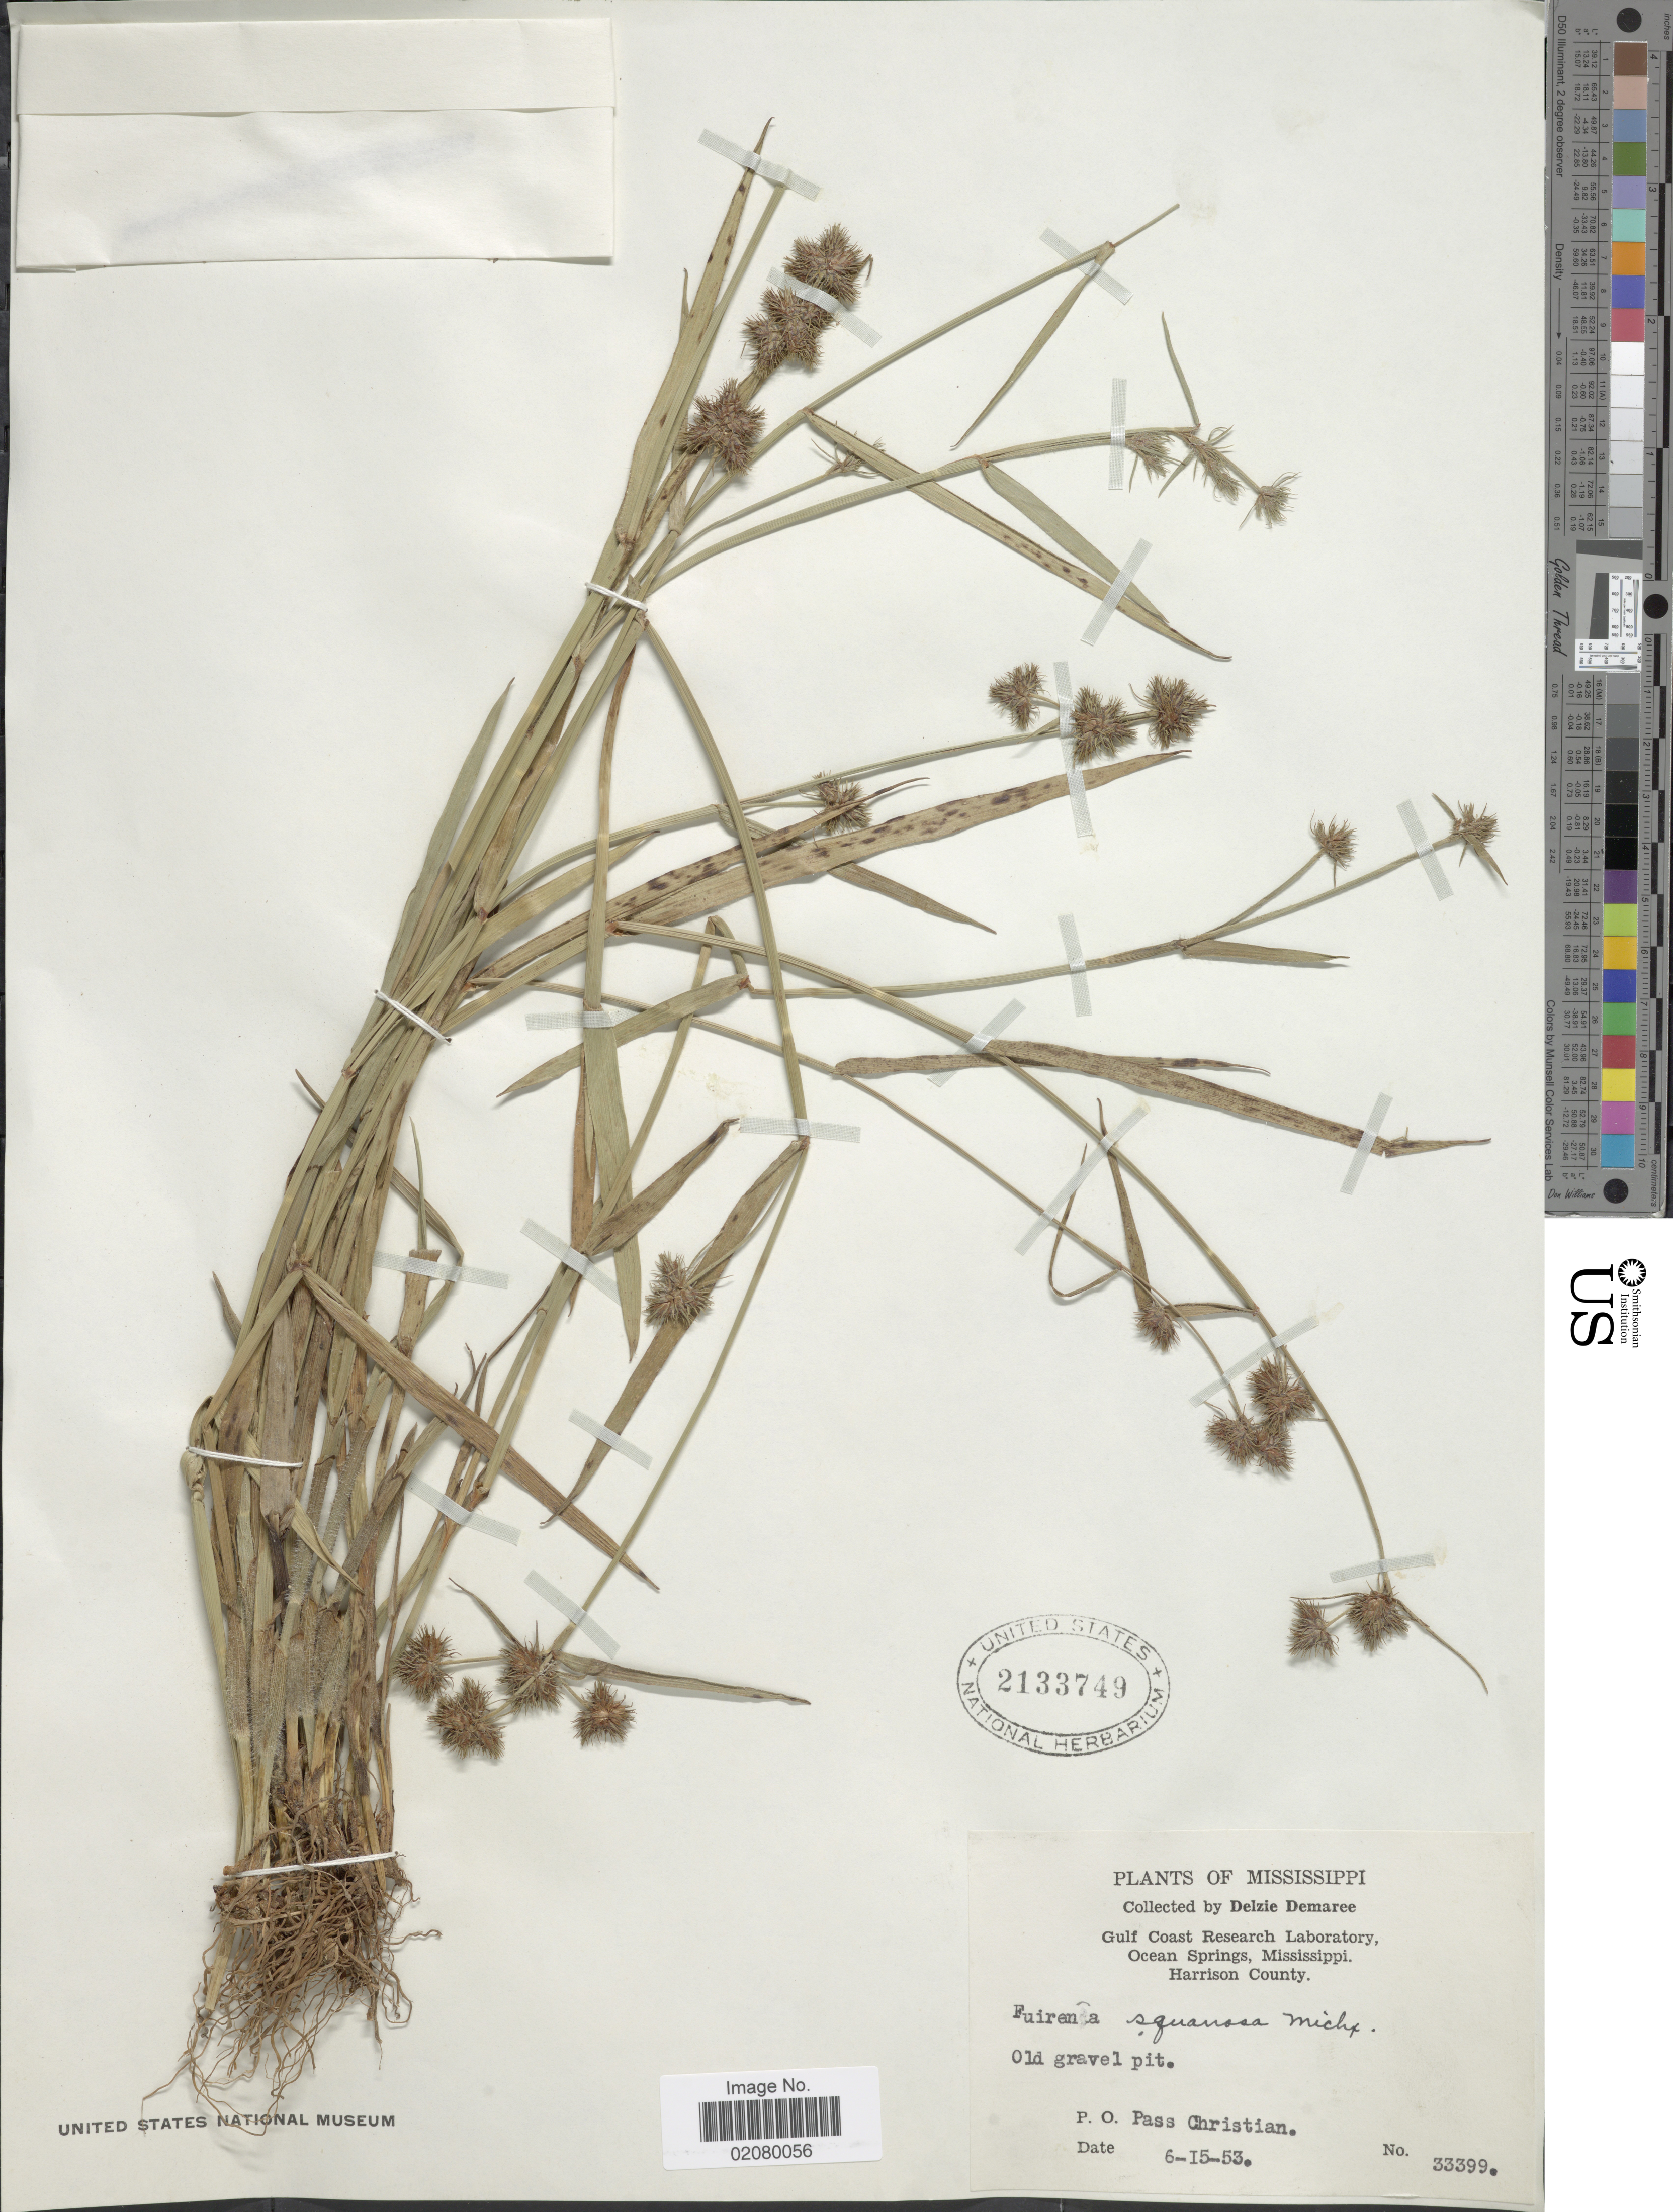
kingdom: Plantae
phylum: Tracheophyta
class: Liliopsida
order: Poales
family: Cyperaceae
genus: Fuirena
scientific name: Fuirena squarrosa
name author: Michx.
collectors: D. Demaree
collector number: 33399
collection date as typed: Transcribed d/m/y: 15/6/53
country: United States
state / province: Mississippi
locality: Ocean Springs, Harrison County. P.O. Pass Christian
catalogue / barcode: US 2133749